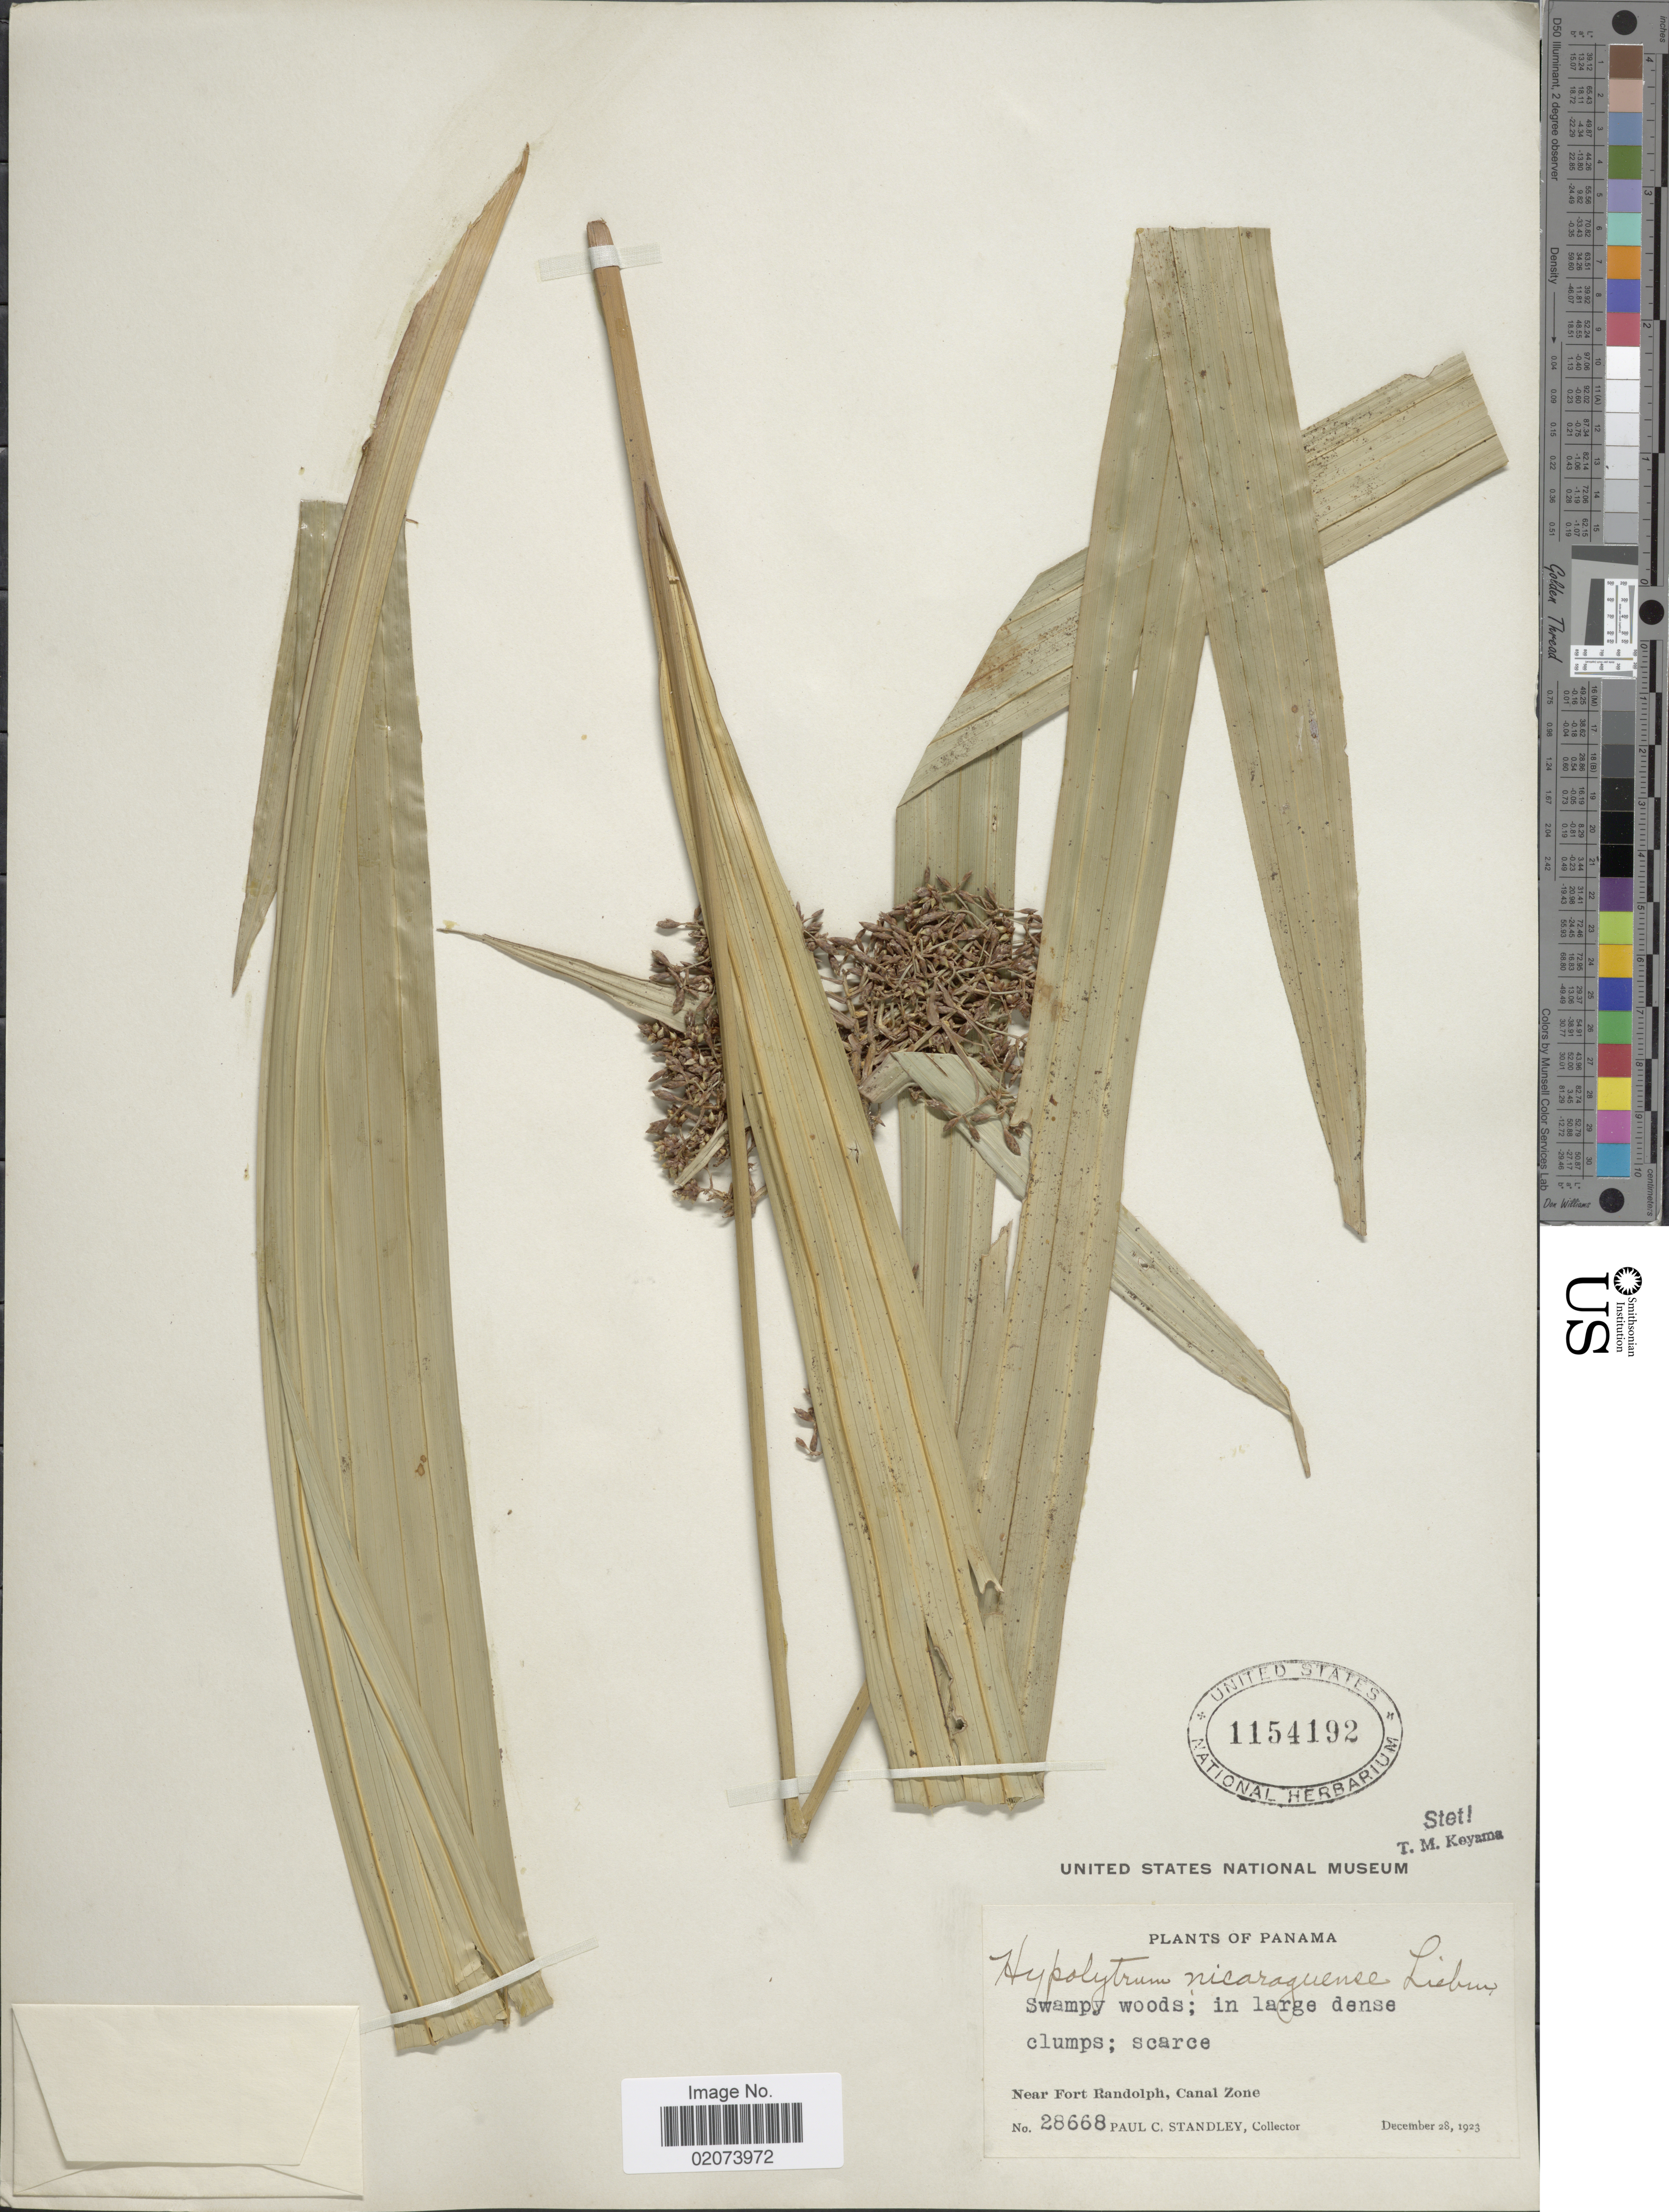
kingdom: Plantae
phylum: Tracheophyta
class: Liliopsida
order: Poales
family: Cyperaceae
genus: Hypolytrum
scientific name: Hypolytrum longifolium subsp. nicaraguense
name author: (Liebm.) T. Koyama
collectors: P. C. Standley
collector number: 28668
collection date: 1923-12-28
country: Panama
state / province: Colón / Panamá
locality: Near Fort Randolph, Canal Zone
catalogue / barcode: US 1154192